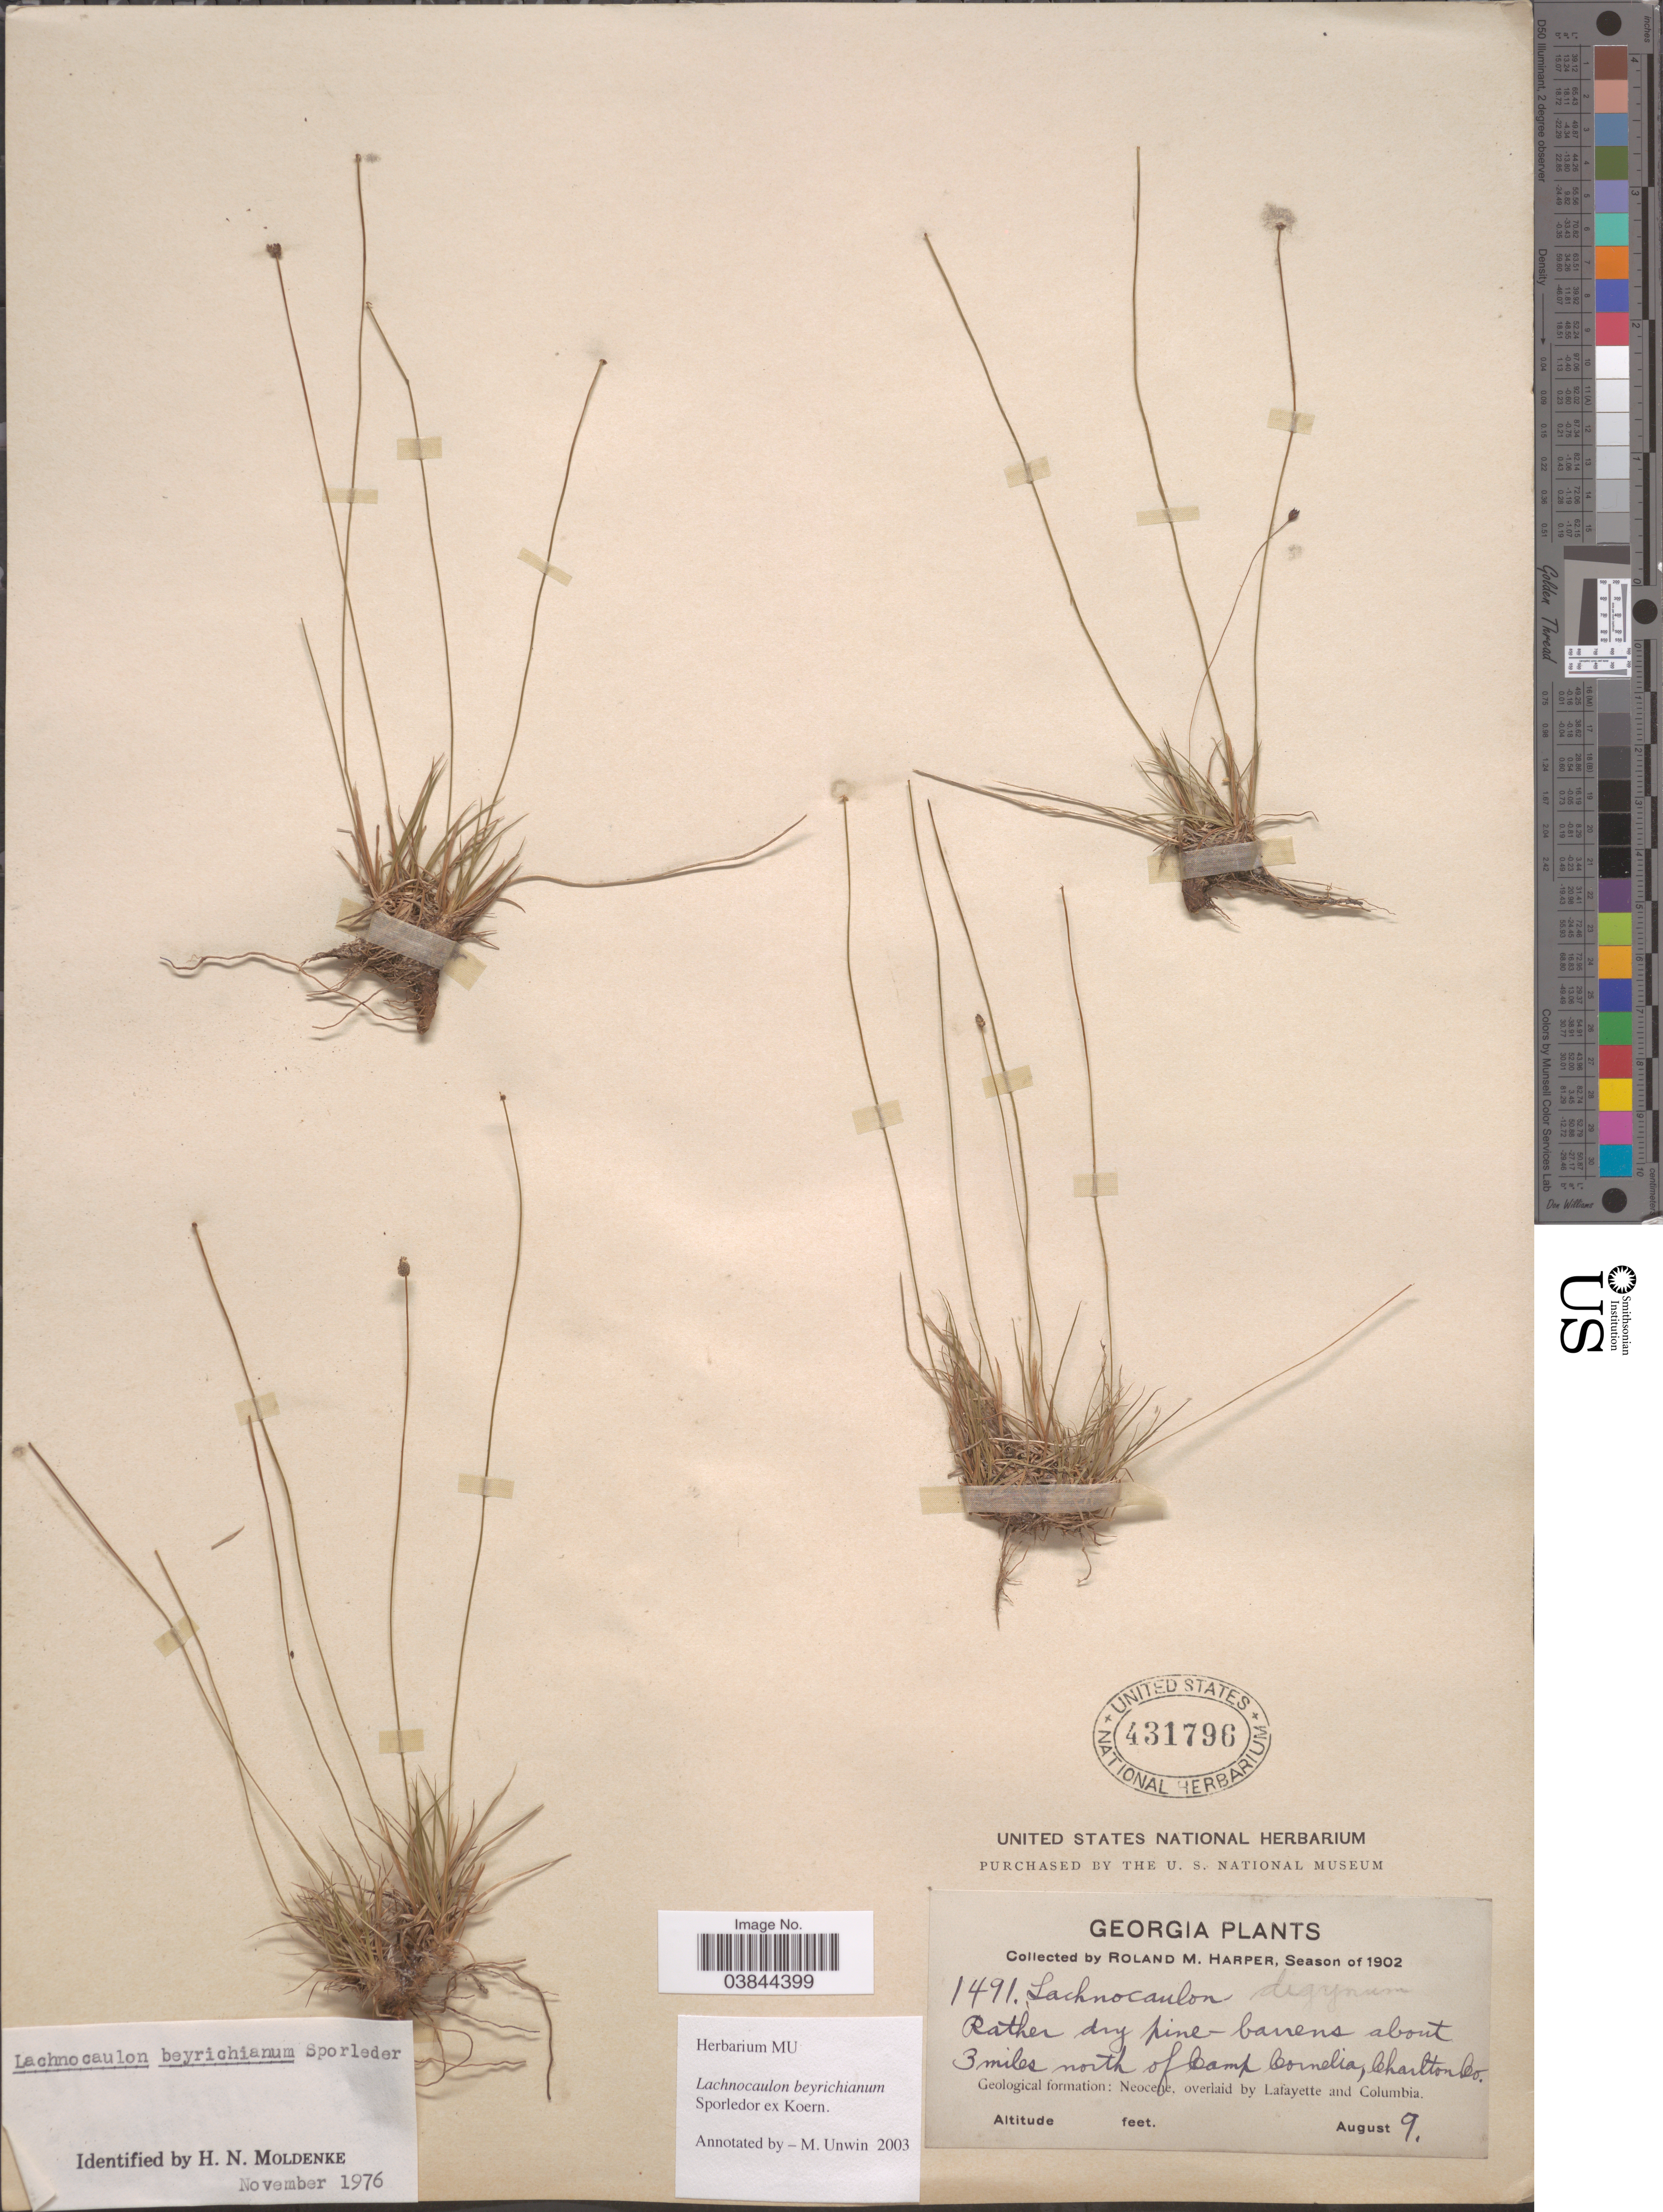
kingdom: Plantae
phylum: Tracheophyta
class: Liliopsida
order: Poales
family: Eriocaulaceae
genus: Lachnocaulon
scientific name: Lachnocaulon beyrichianum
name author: Sporl. ex Körn.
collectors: R. M. Harper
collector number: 1491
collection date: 1902-08-09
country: United States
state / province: Georgia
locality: About 3 miles north of Camp Cornelia, Charlton Co. Geological formation: Neocene, overlaid by Lafayette and Columbia.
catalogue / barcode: US 431796